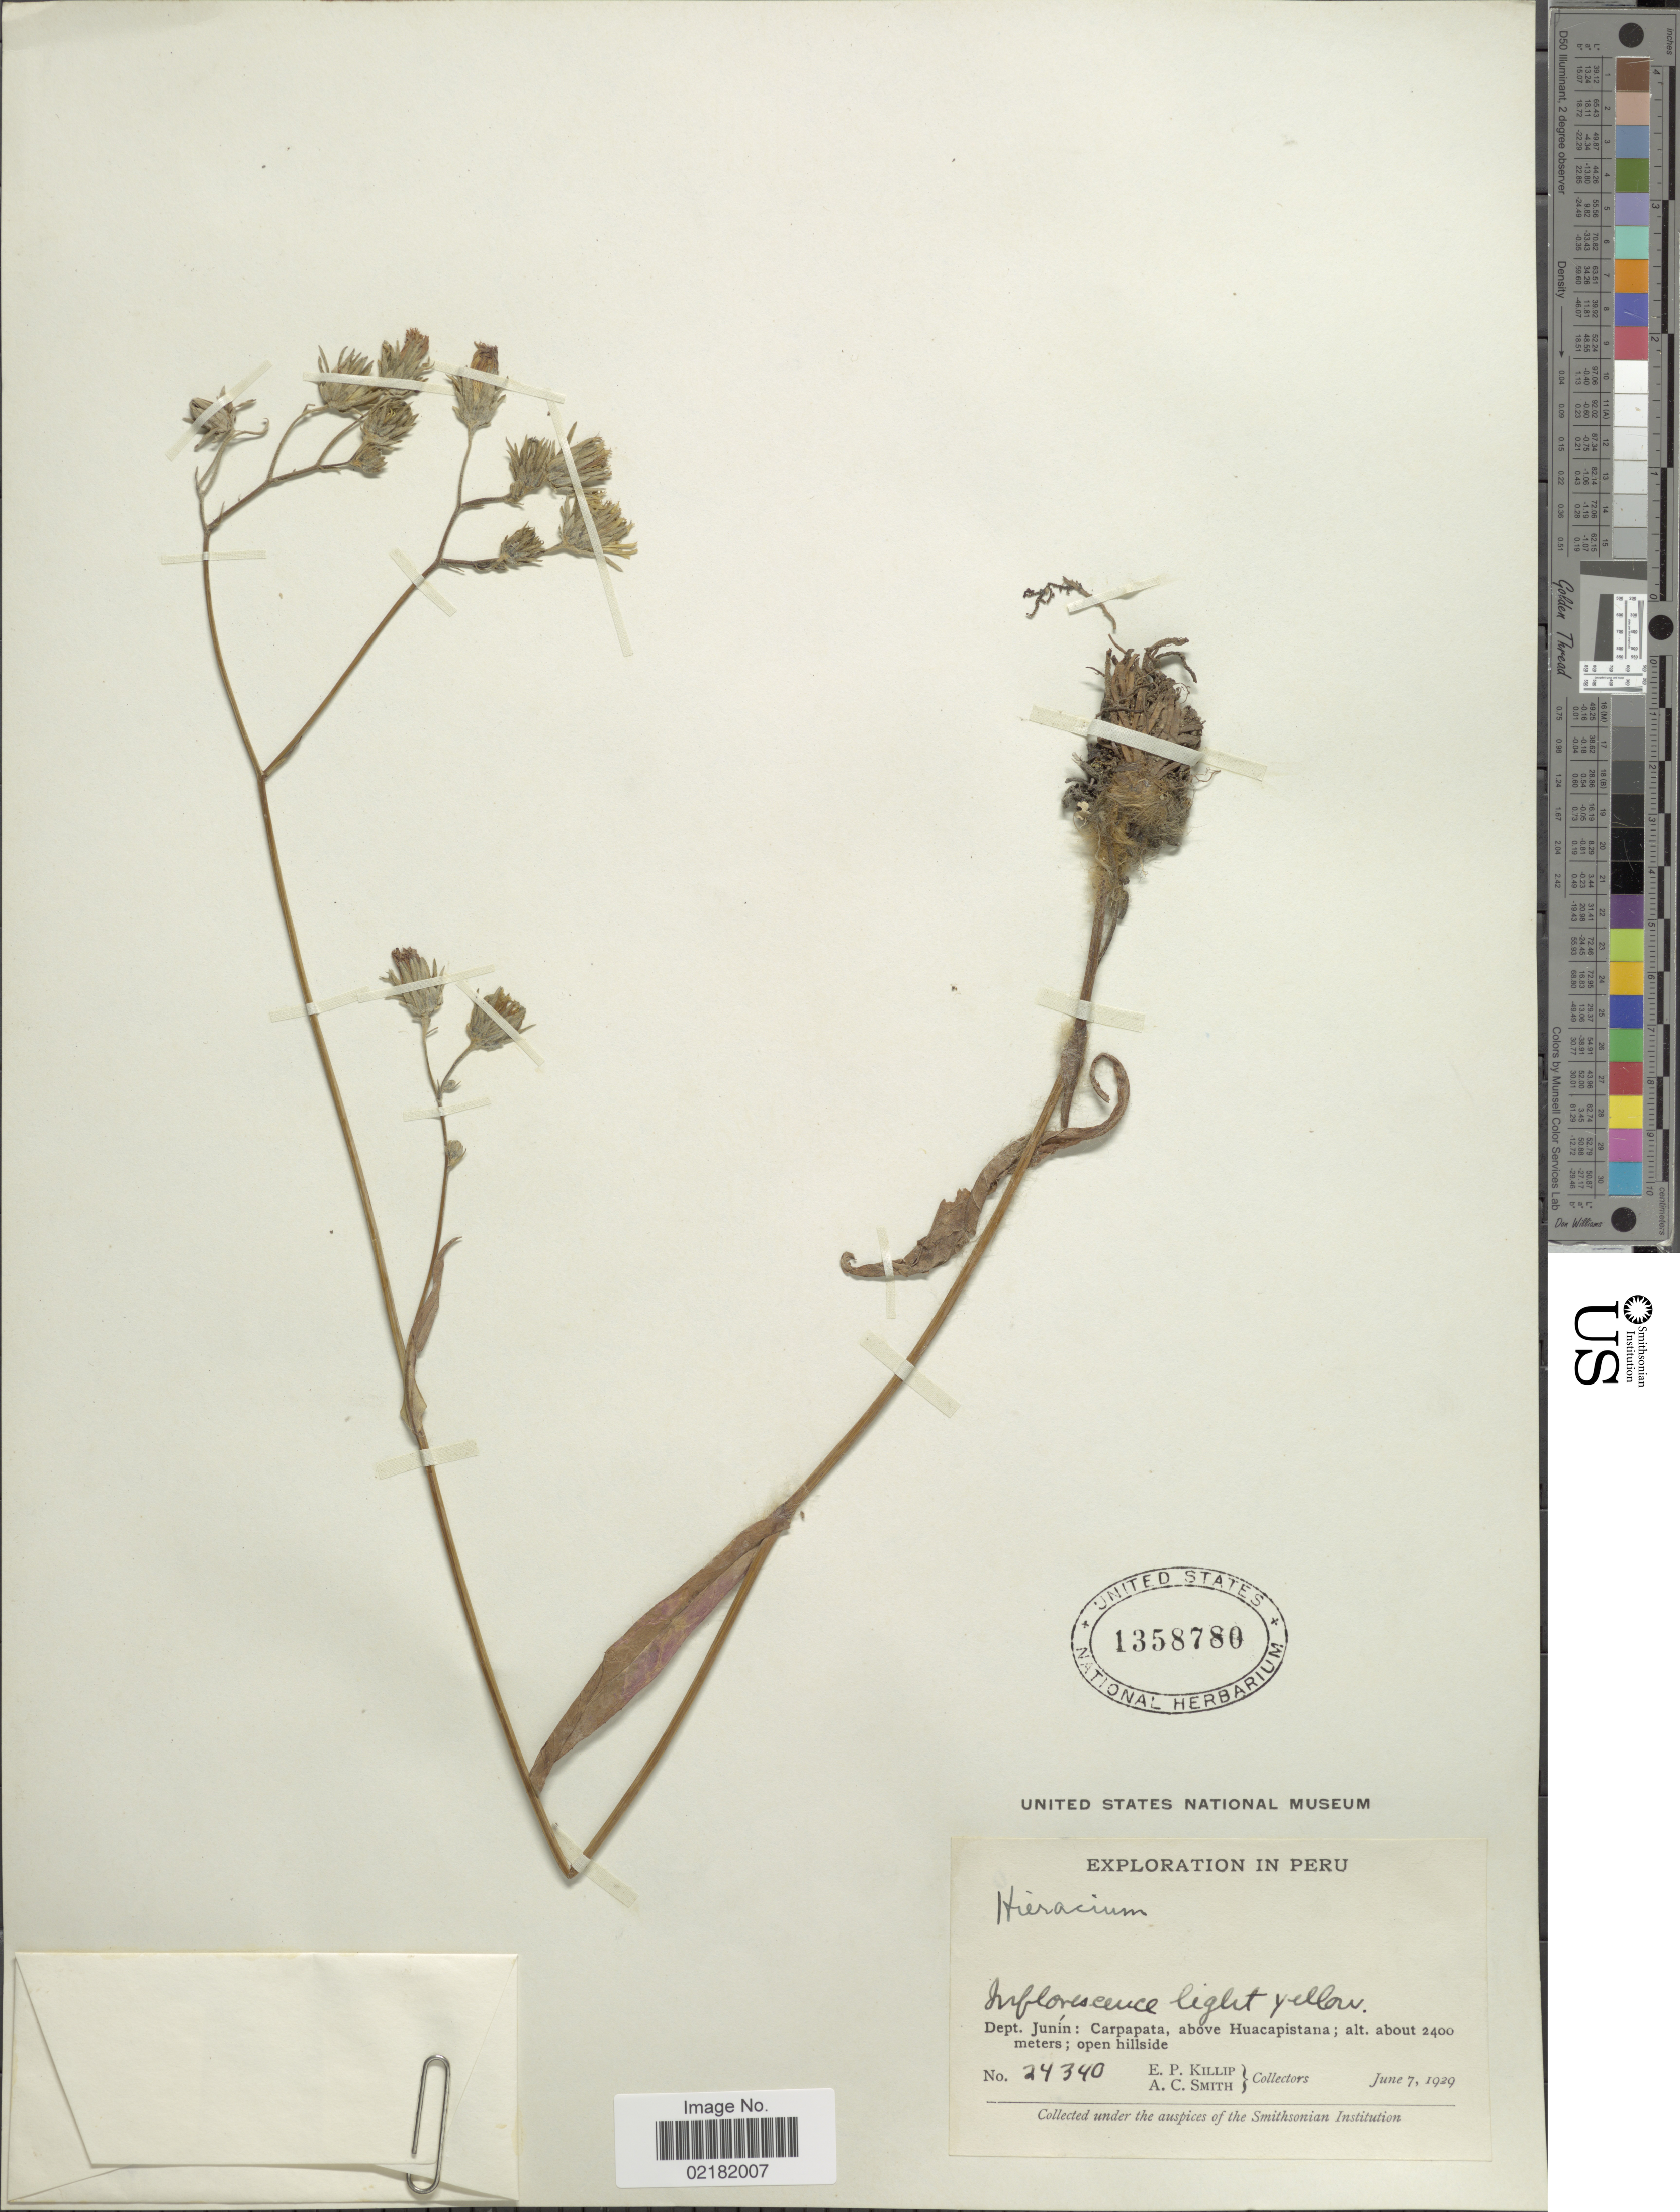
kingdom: Plantae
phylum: Tracheophyta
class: Magnoliopsida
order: Asterales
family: Asteraceae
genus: Hieracium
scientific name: Hieracium repandulare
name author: Druce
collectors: E. P. Killip & A. C. Smith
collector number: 24340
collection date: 1929-06-07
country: Peru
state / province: Junín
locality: Carpapata, above Huacapistana; open hillside.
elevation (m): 2400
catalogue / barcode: US 1358780